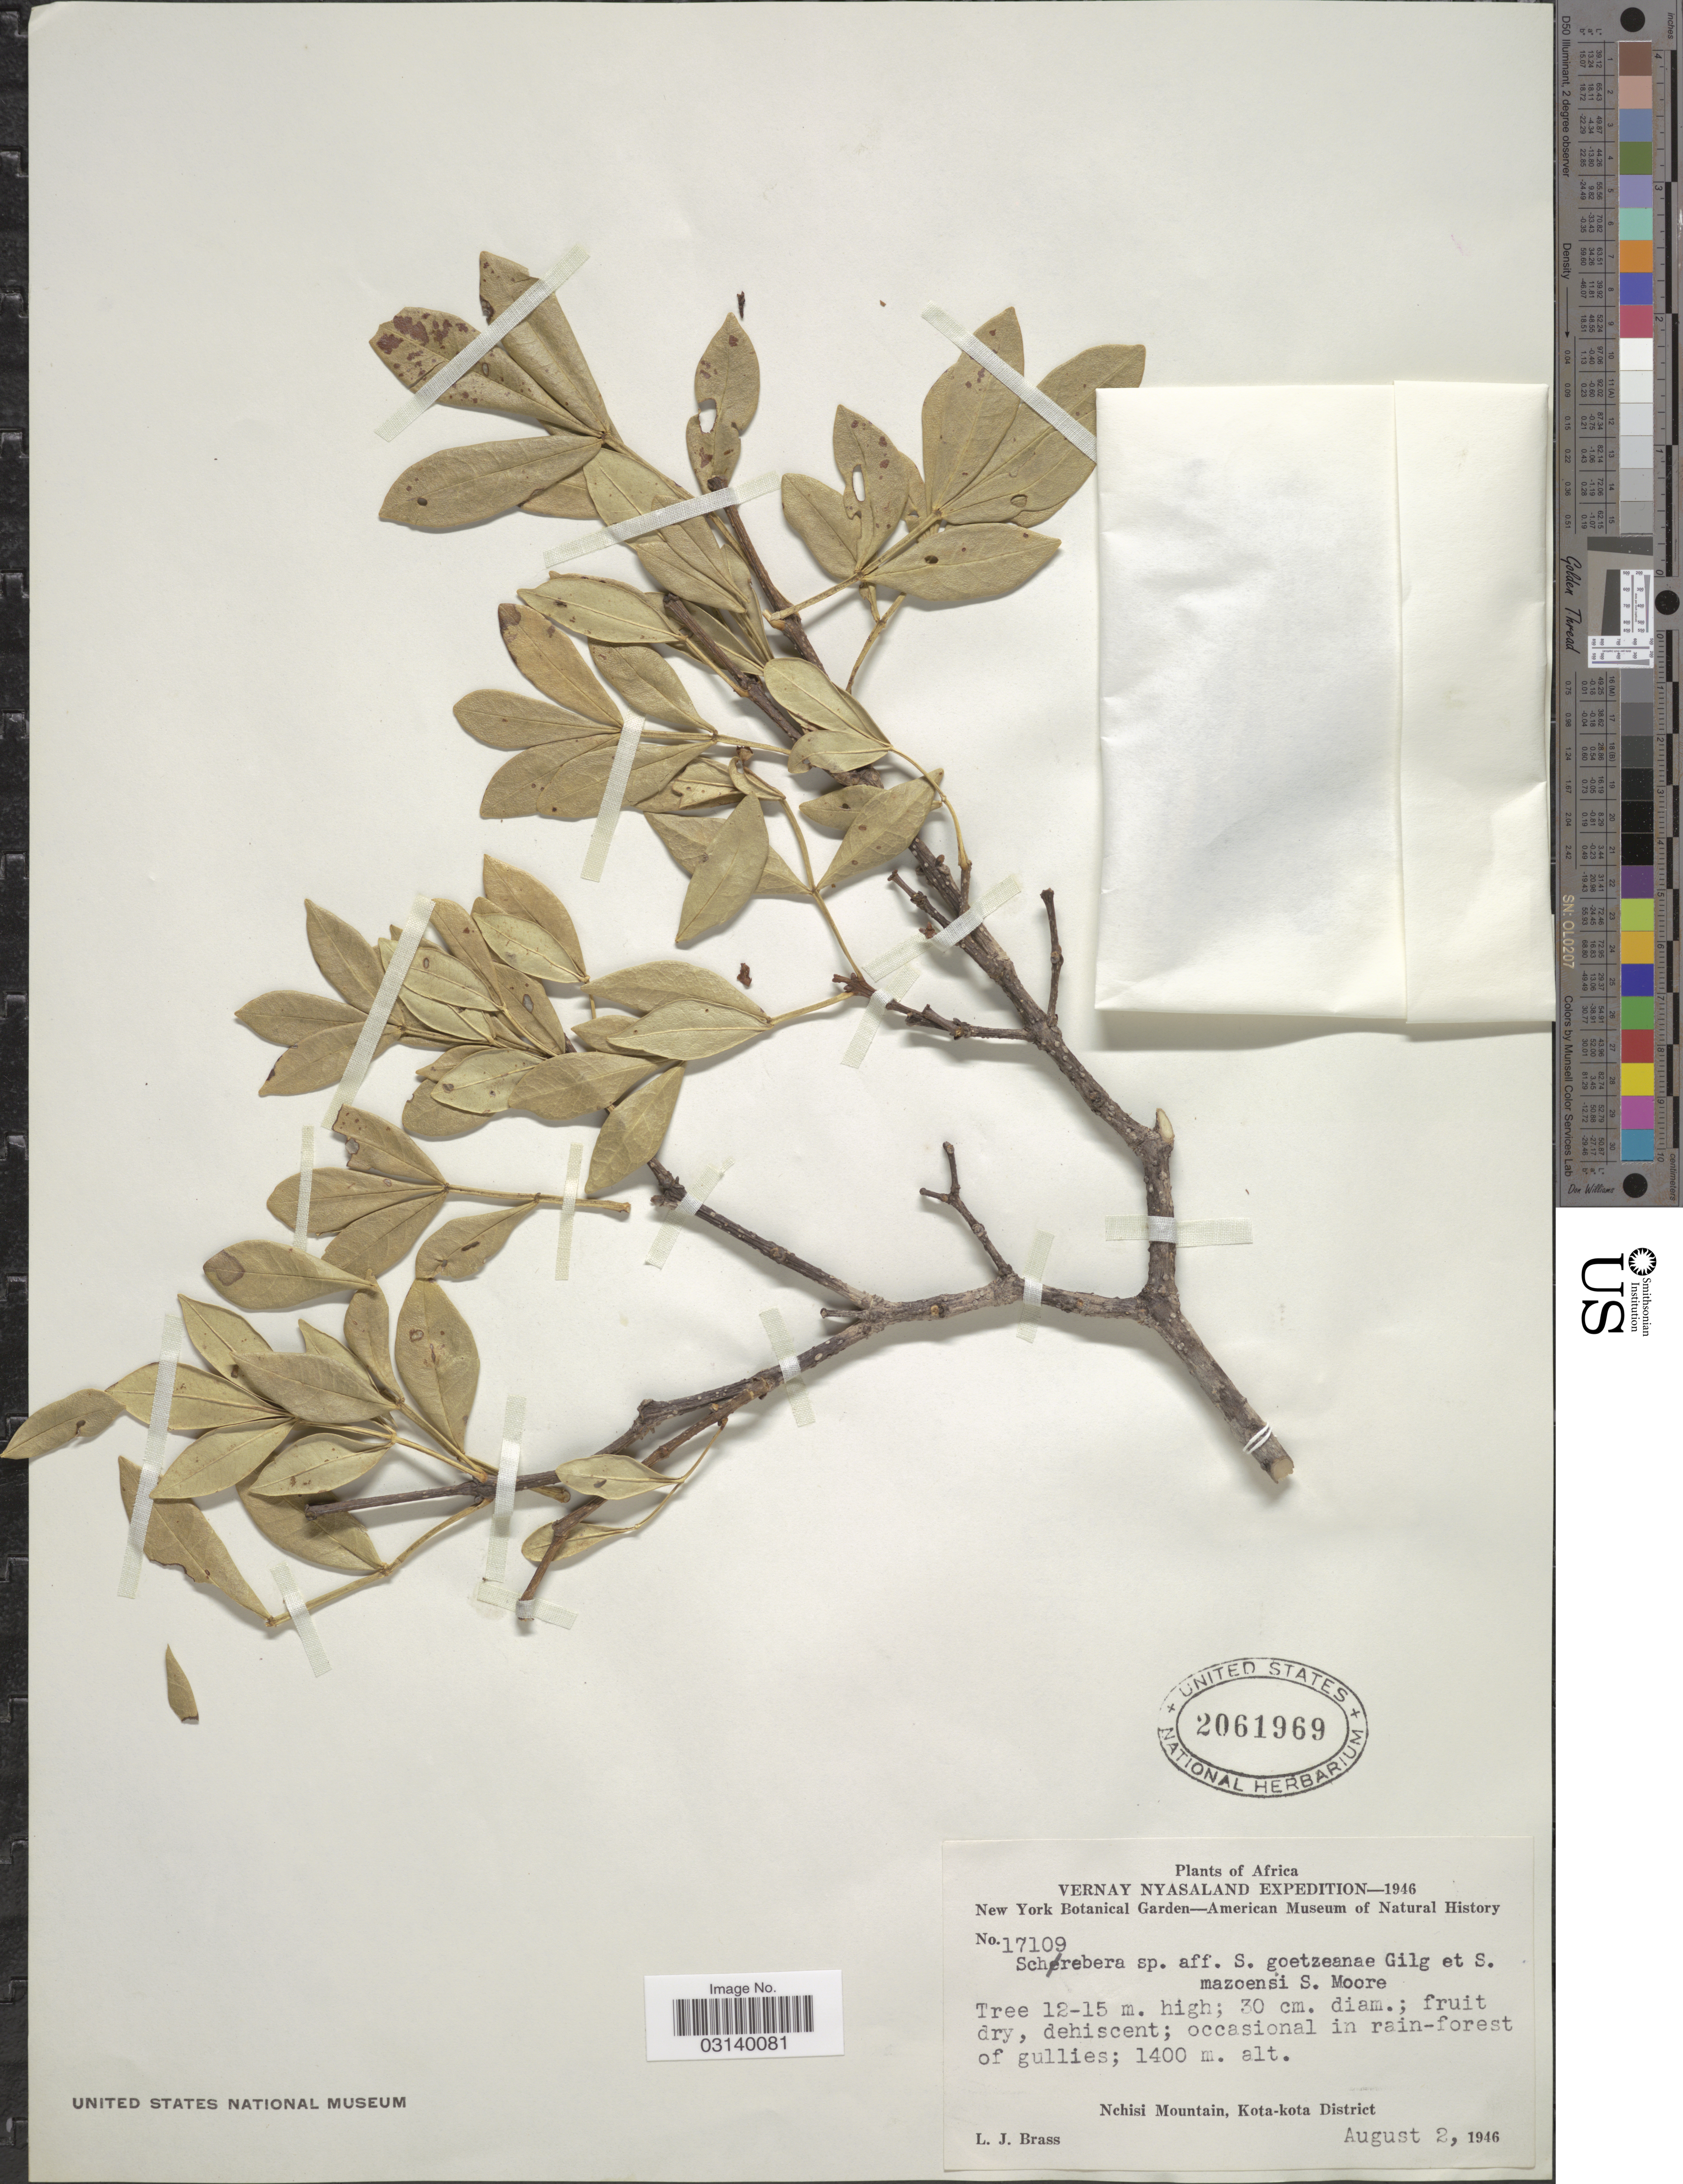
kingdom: Plantae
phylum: Tracheophyta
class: Magnoliopsida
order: Lamiales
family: Oleaceae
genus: Schrebera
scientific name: Schrebera goetzeana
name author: Gilg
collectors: L. J. Brass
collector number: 17109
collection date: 1946-08-02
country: Malawi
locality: Vernay Nyasaland. Nchisi Mountain, Kota-kota District.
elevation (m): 1400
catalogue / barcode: US 2061969